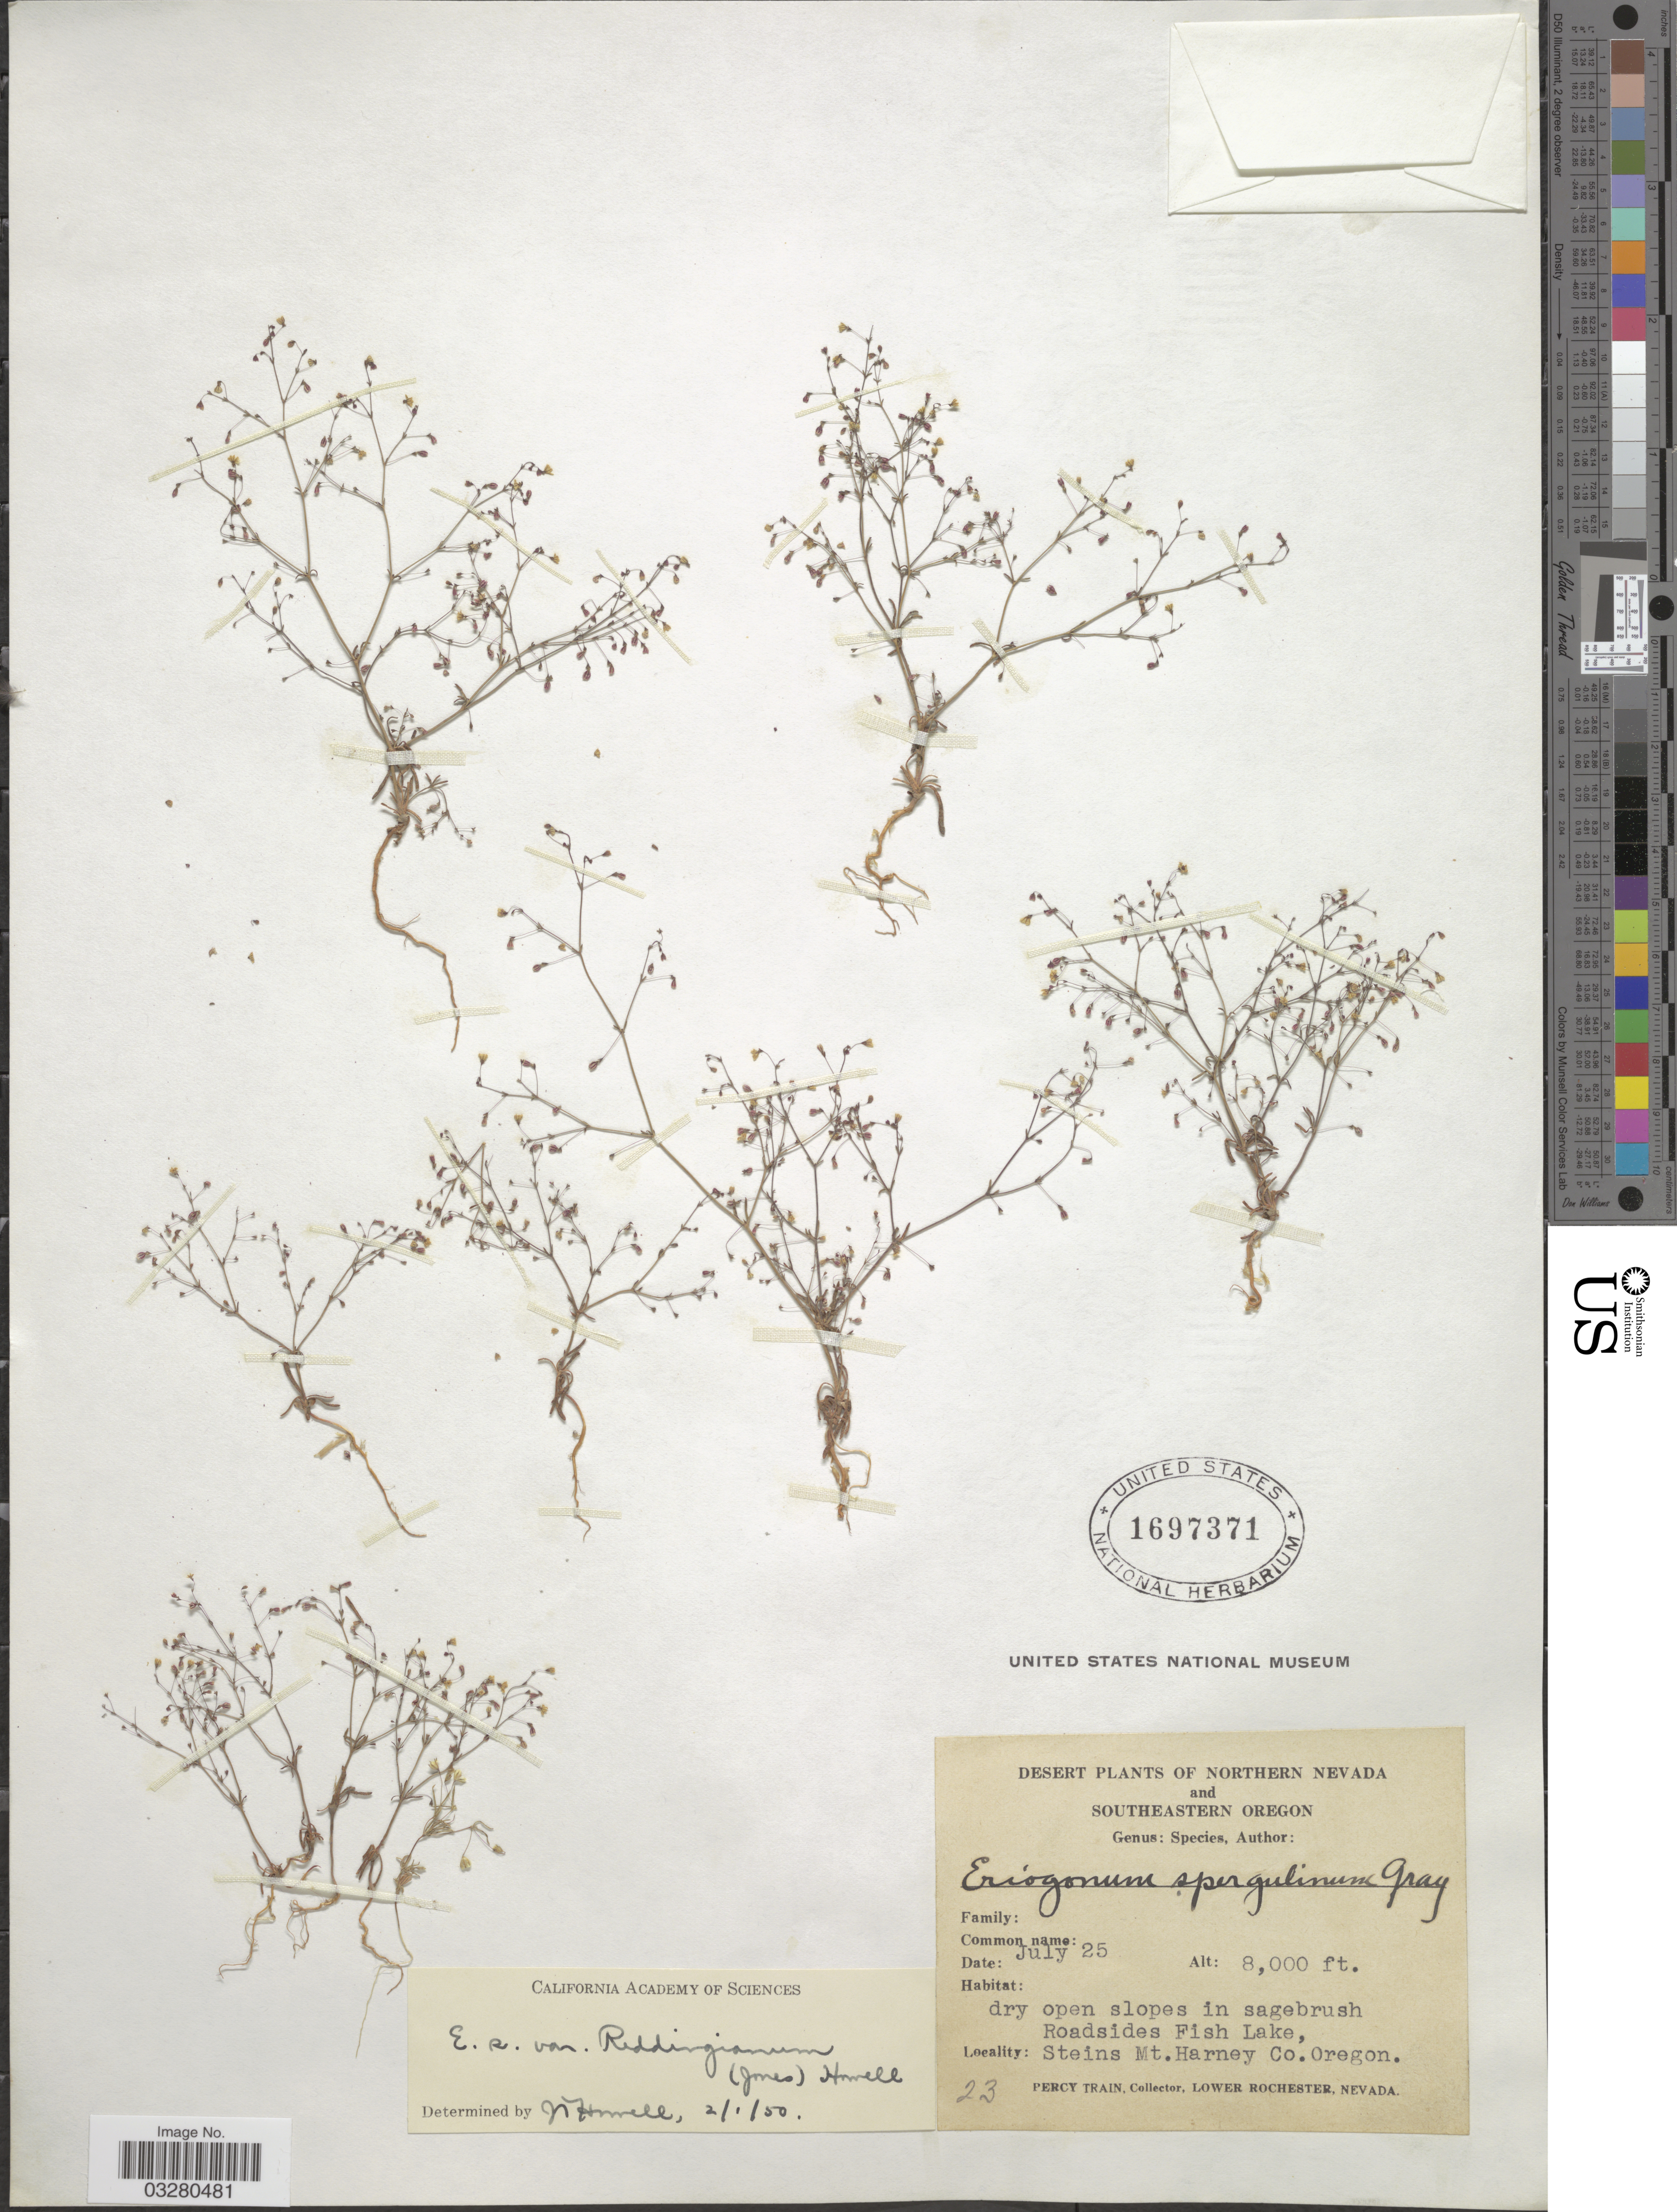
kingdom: Plantae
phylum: Tracheophyta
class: Magnoliopsida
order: Caryophyllales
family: Polygonaceae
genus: Eriogonum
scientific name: Eriogonum spergulinum var. reddingianum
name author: (M.E. Jones) J.T. Howell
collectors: P. Train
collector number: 23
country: United States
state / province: Oregon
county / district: Harney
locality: Southeastern Oregon. Roadsides Fish Lake, Steins Mt. Harney Co.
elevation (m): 2438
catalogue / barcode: US 1697371